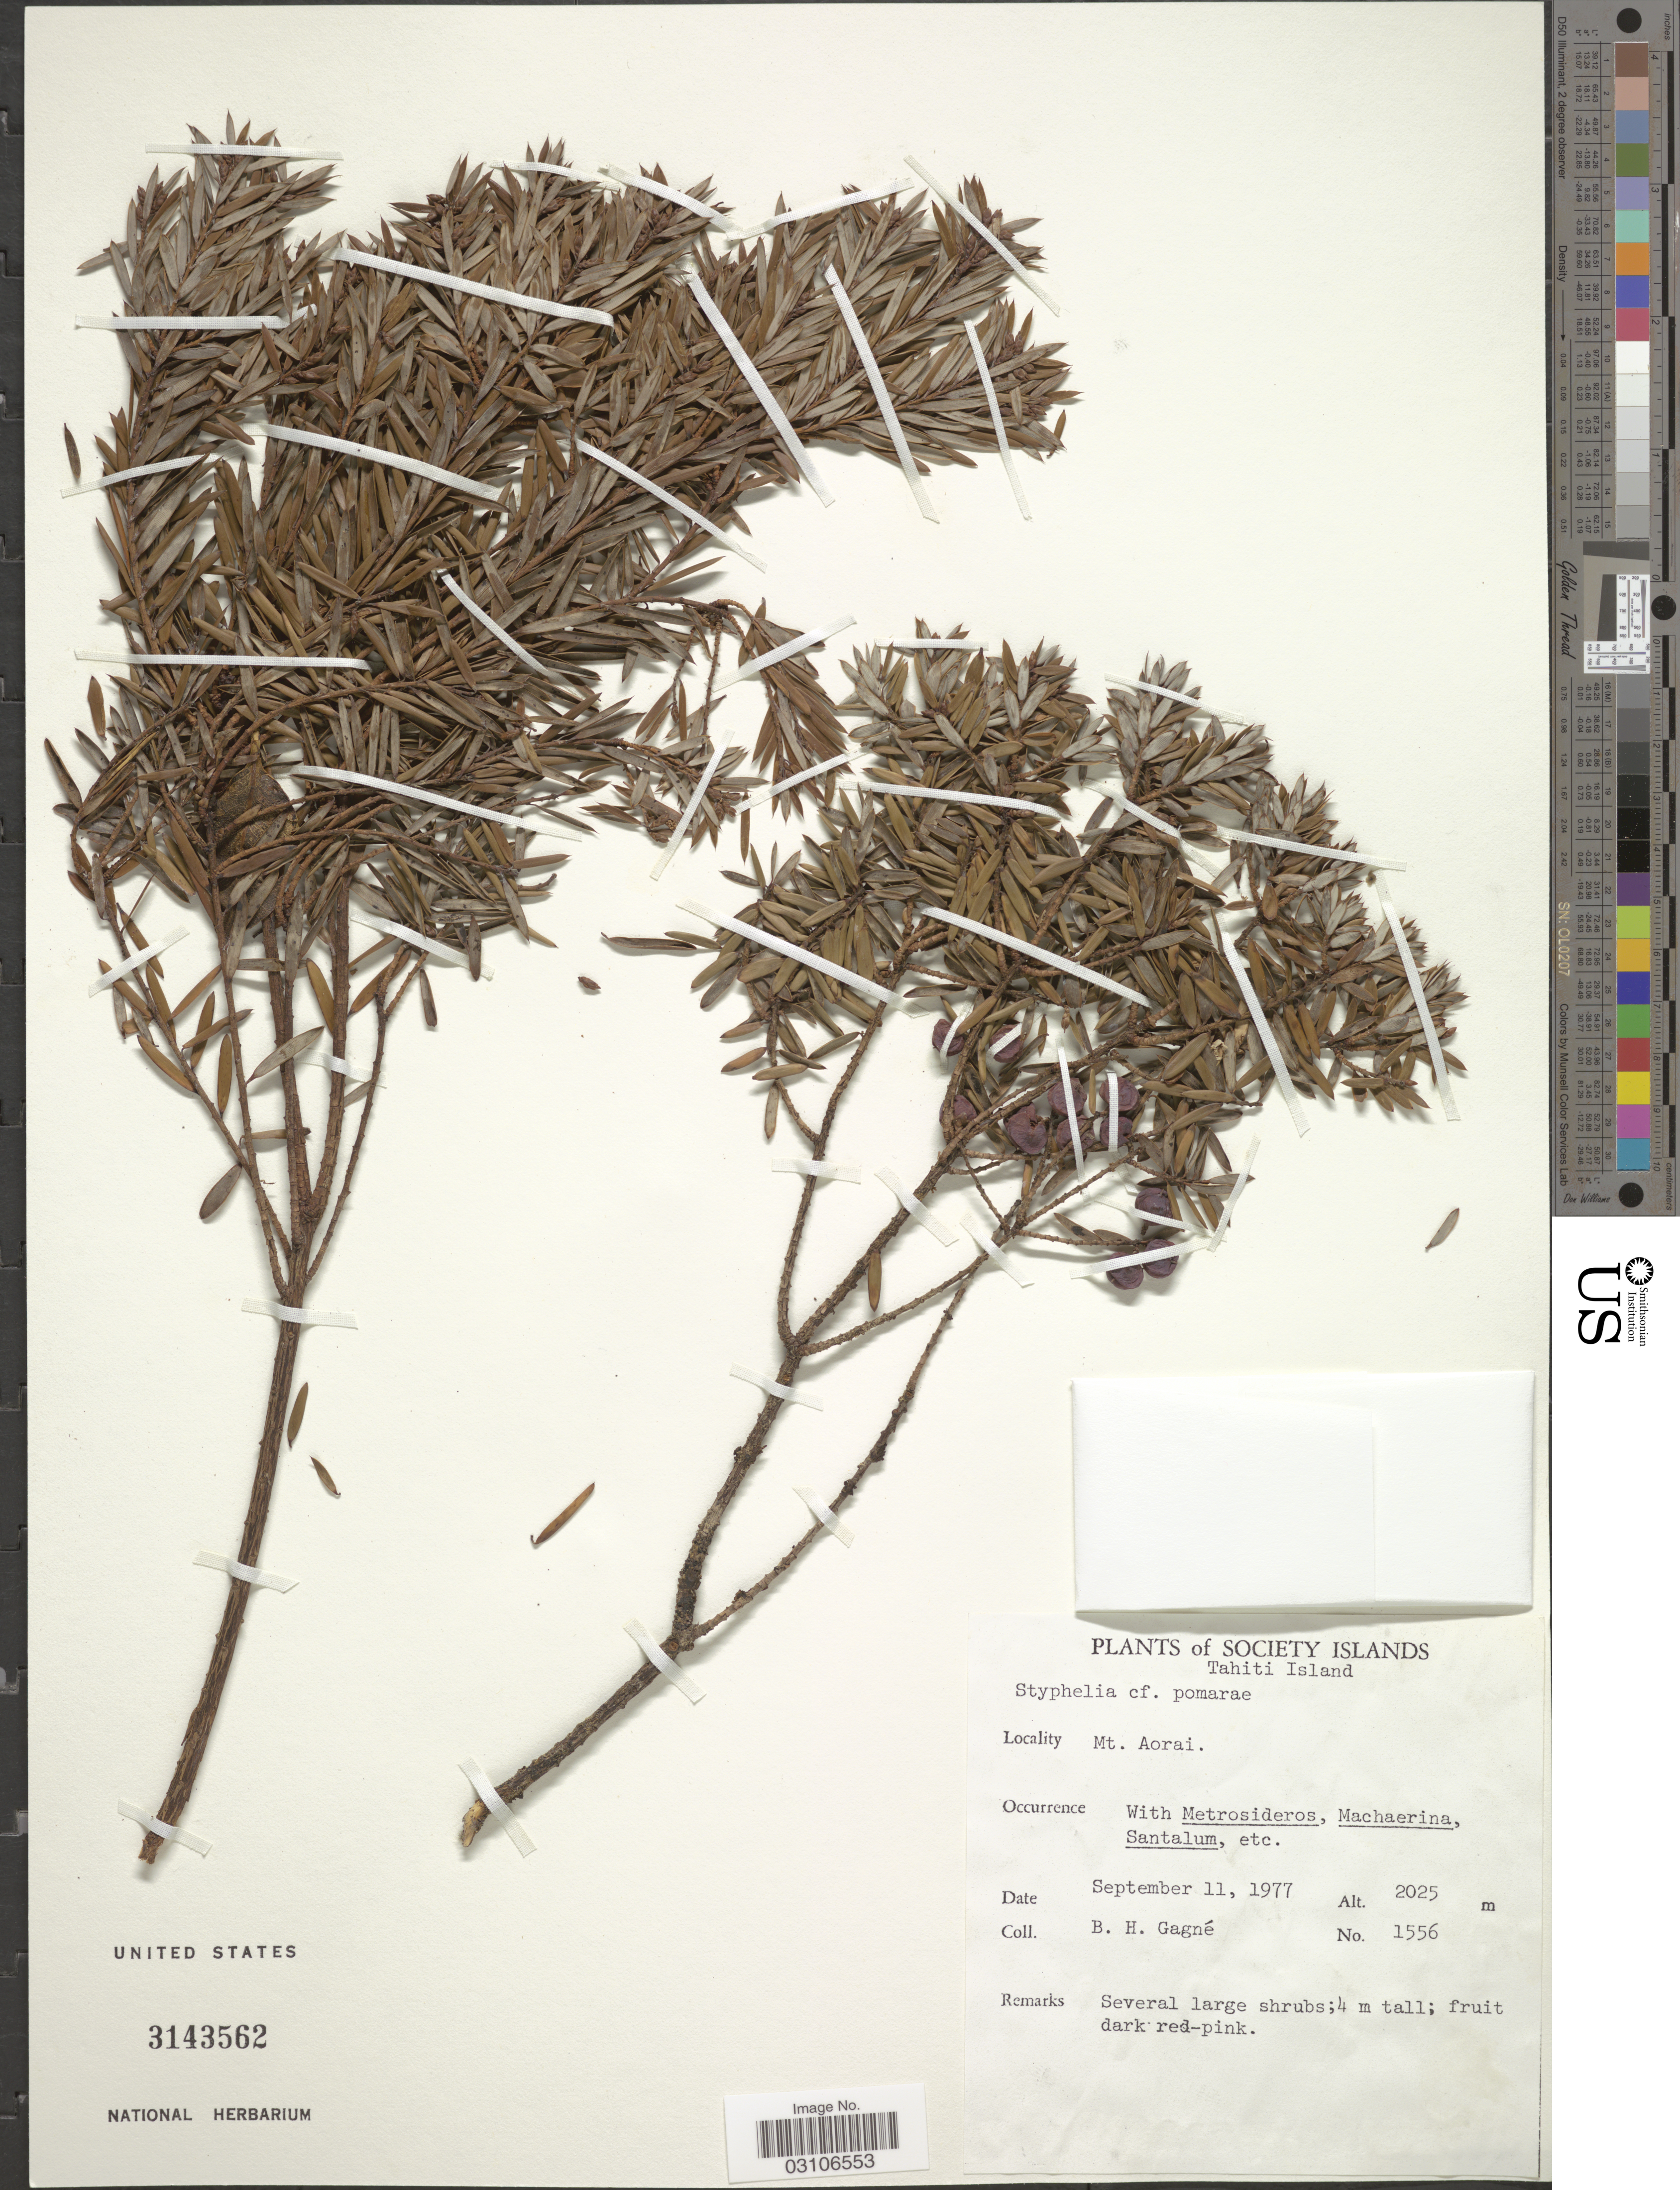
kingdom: Plantae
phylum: Tracheophyta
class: Magnoliopsida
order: Ericales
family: Ericaceae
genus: Styphelia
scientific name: Styphelia pomarae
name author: (A. Gray) J.W. Moore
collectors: B. H. Gagné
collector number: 1556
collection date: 1977-09-11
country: French Polynesia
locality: Society Islands. Tahiti Island. Mt. Aorai.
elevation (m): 2025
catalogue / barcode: US 3143562